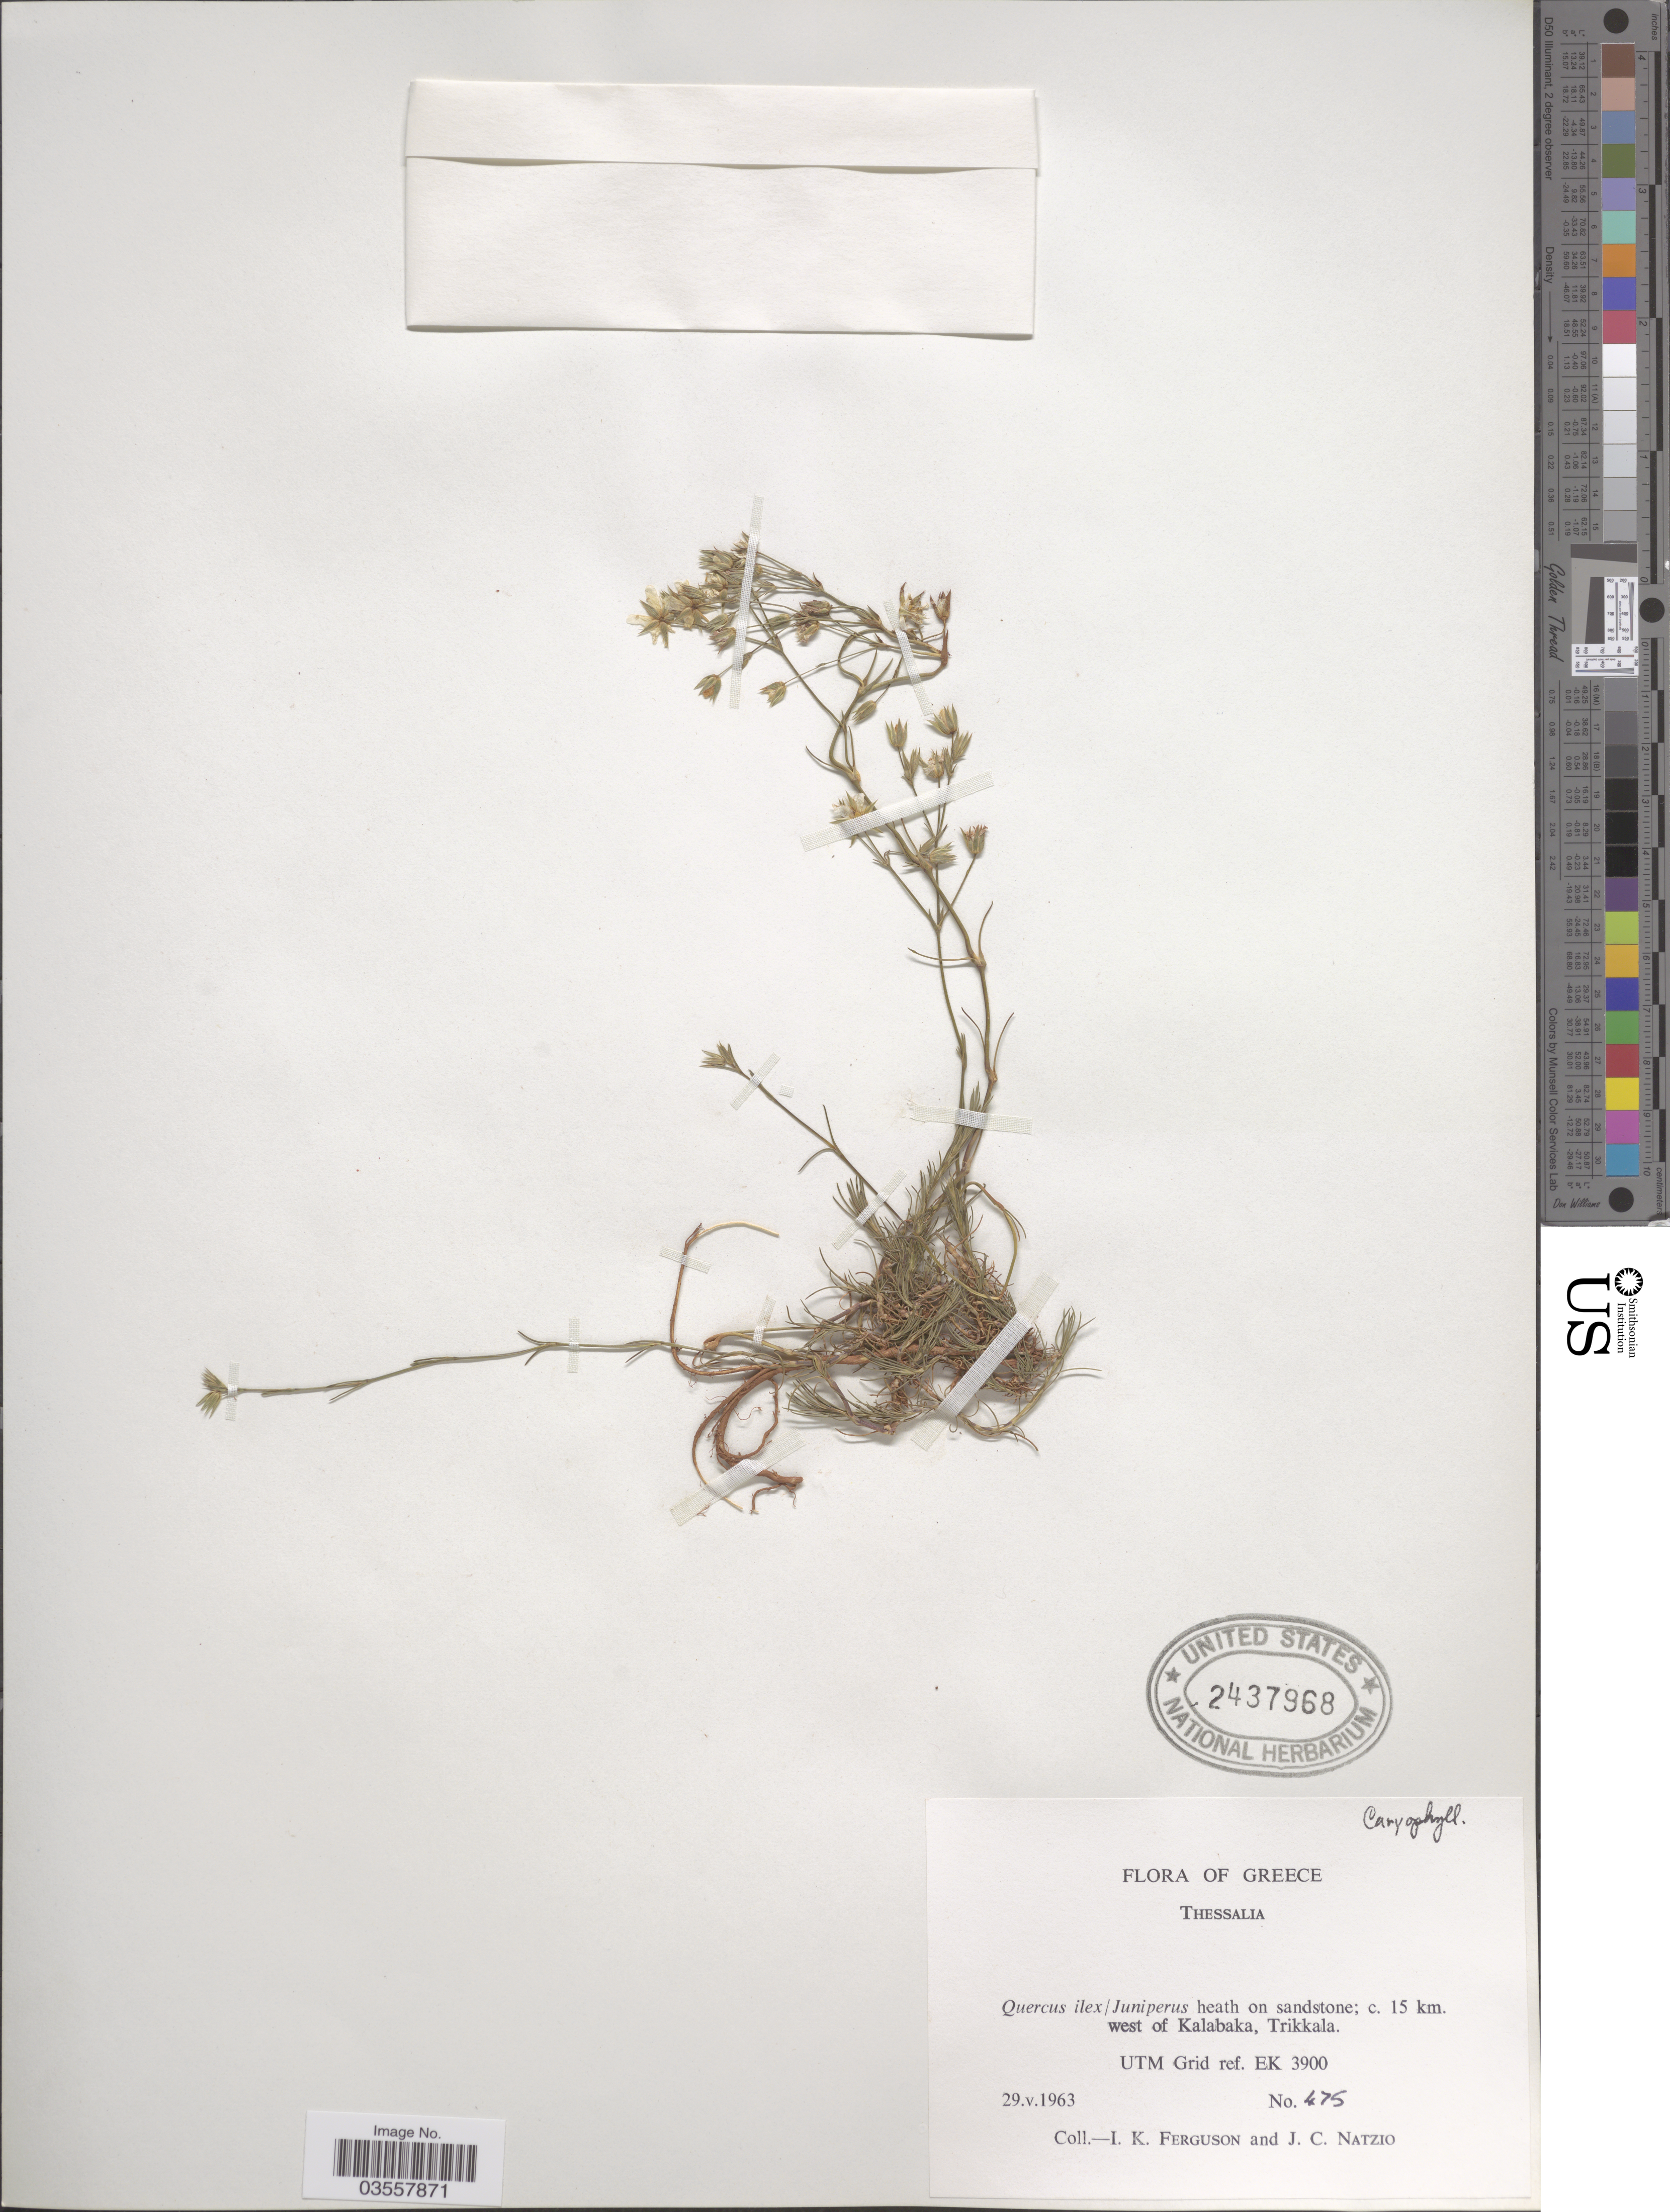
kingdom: Plantae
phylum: Tracheophyta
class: Magnoliopsida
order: Caryophyllales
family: Caryophyllaceae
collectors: I. K. Ferguson & J. Natzio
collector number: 475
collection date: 1963-05-29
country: Greece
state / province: Thessaly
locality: Thessalia. c. 15 km. west of Kalabaka, Trikkala. UTM Grid ref. EK 3900.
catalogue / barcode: US 2437968